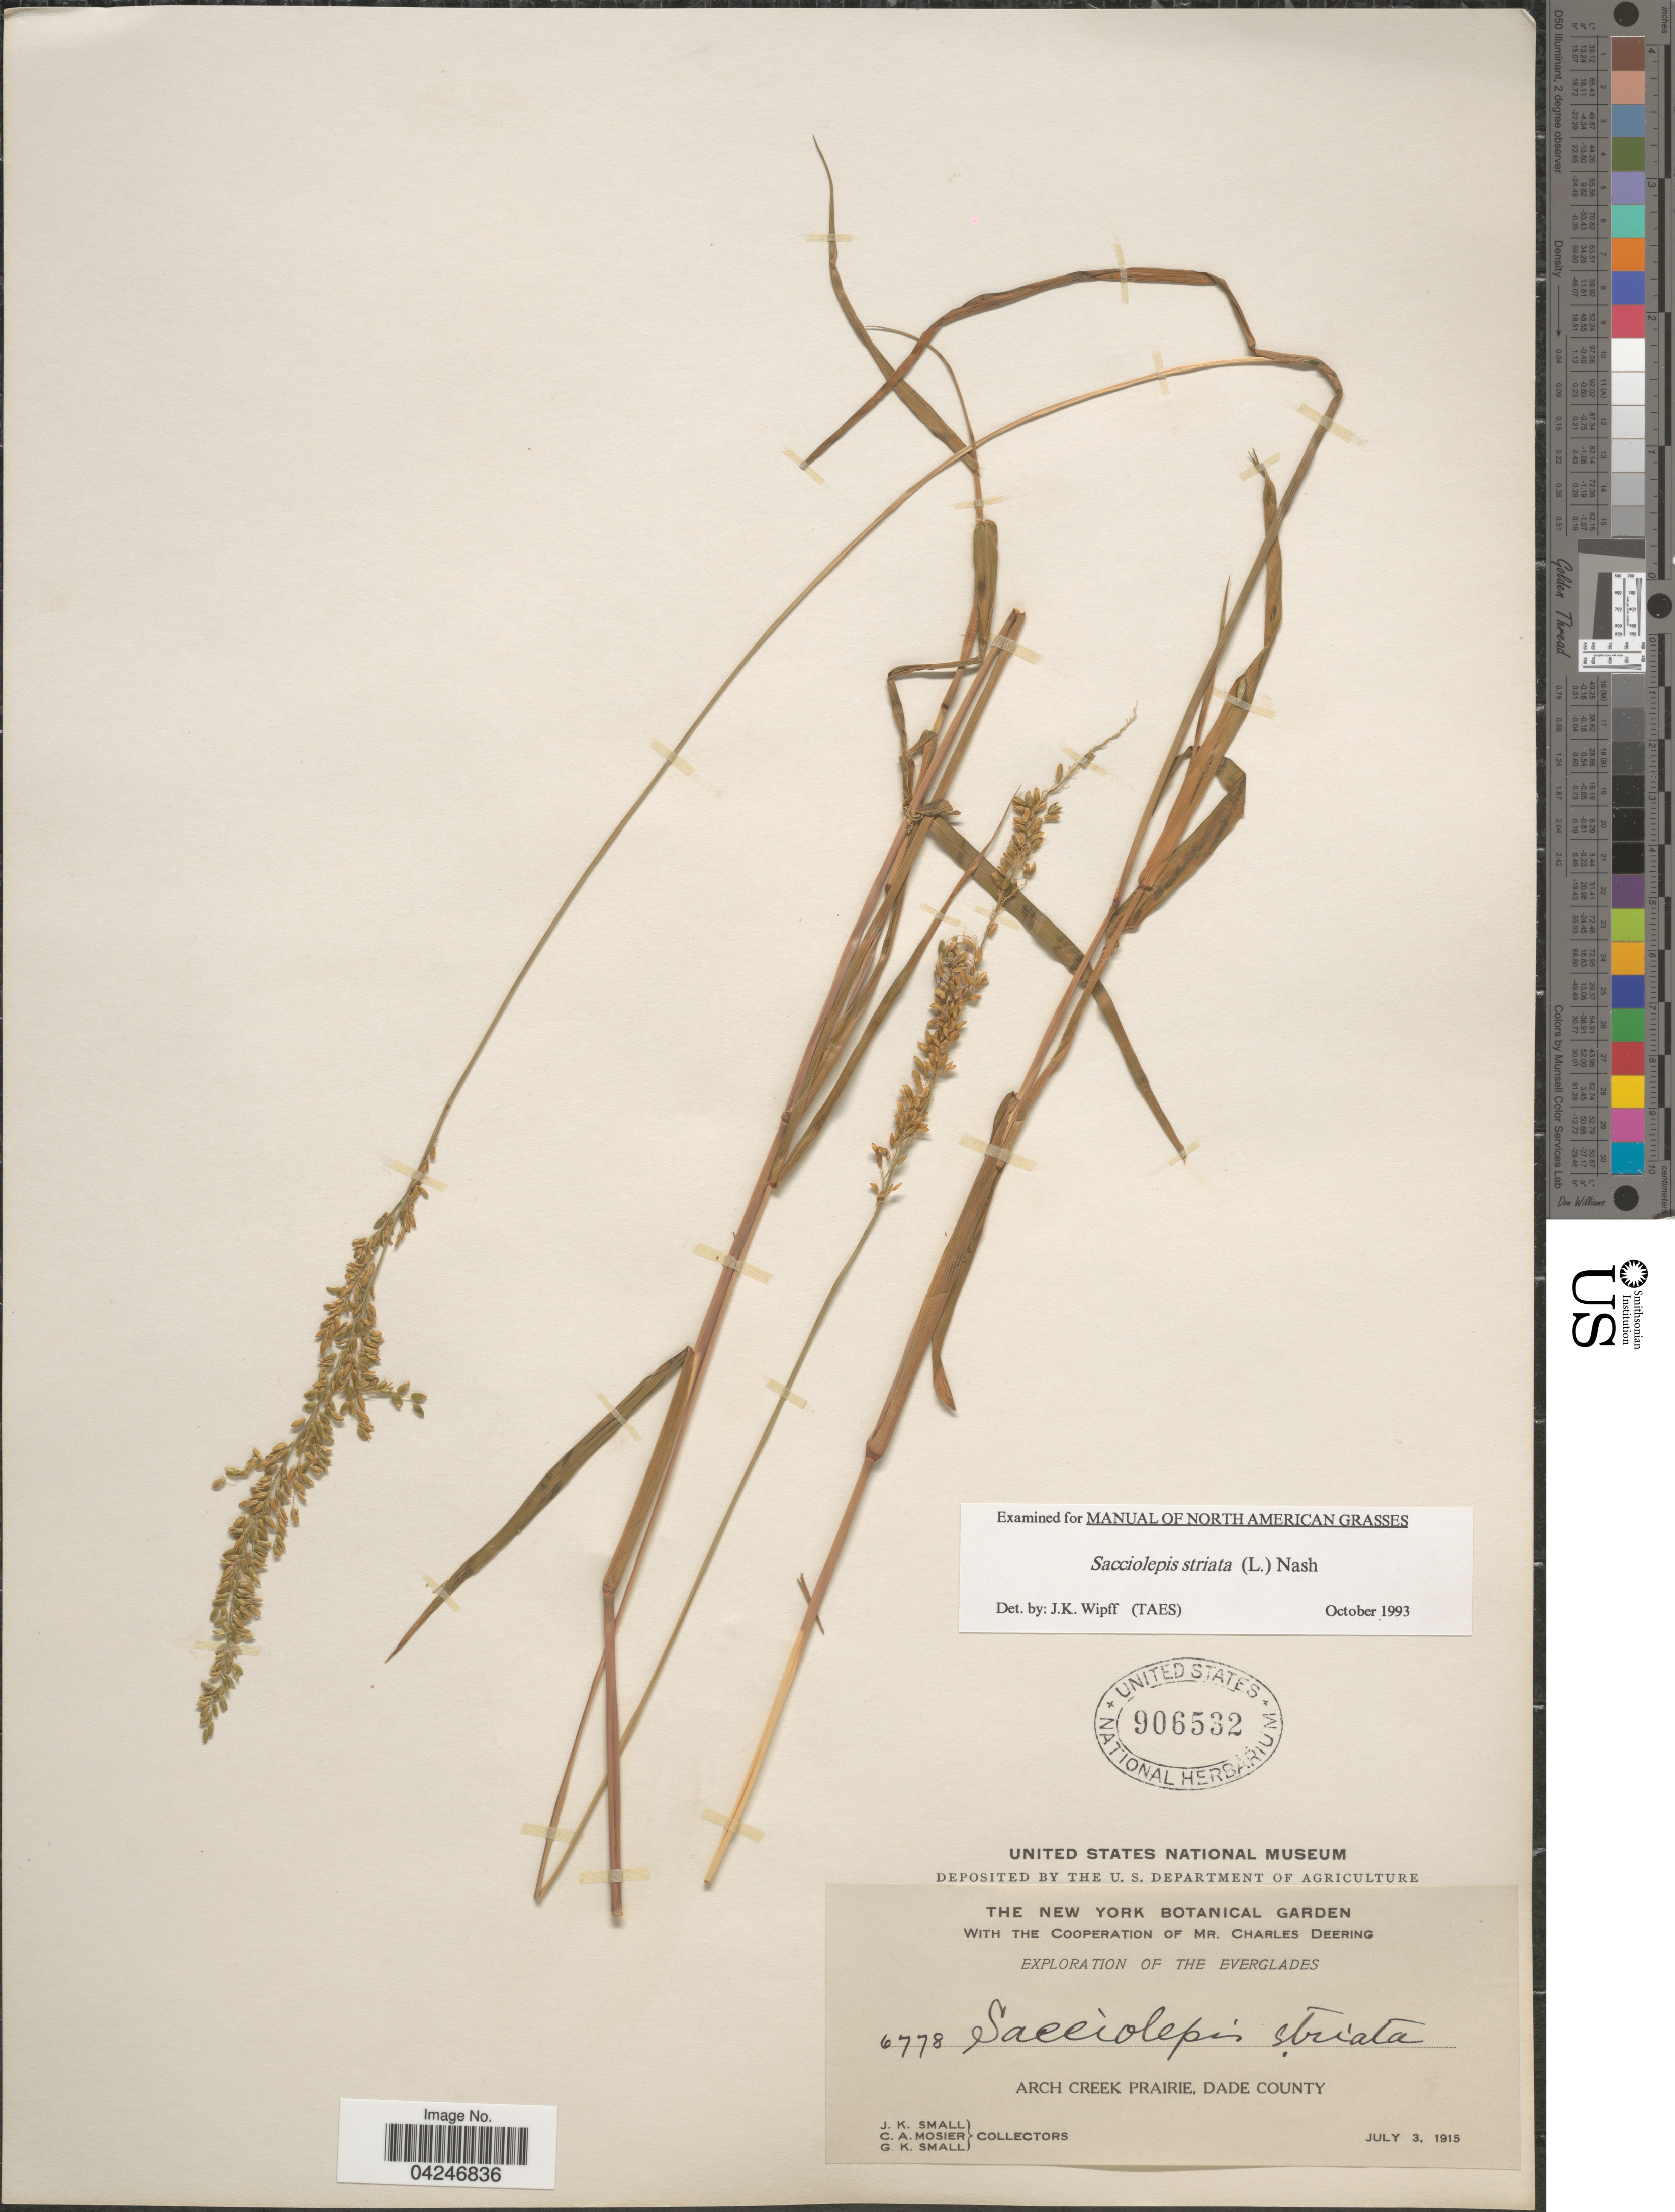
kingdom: Plantae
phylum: Tracheophyta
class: Liliopsida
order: Poales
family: Poaceae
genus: Sacciolepis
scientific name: Sacciolepis striata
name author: (L.) Nash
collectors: J. K. Small, C. A. Mosier & G. K. Small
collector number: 6778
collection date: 1915-07-03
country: United States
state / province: Florida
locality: Exploration Of The Everglades. Arch Creek Prairie, Dade County.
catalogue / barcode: US 906532